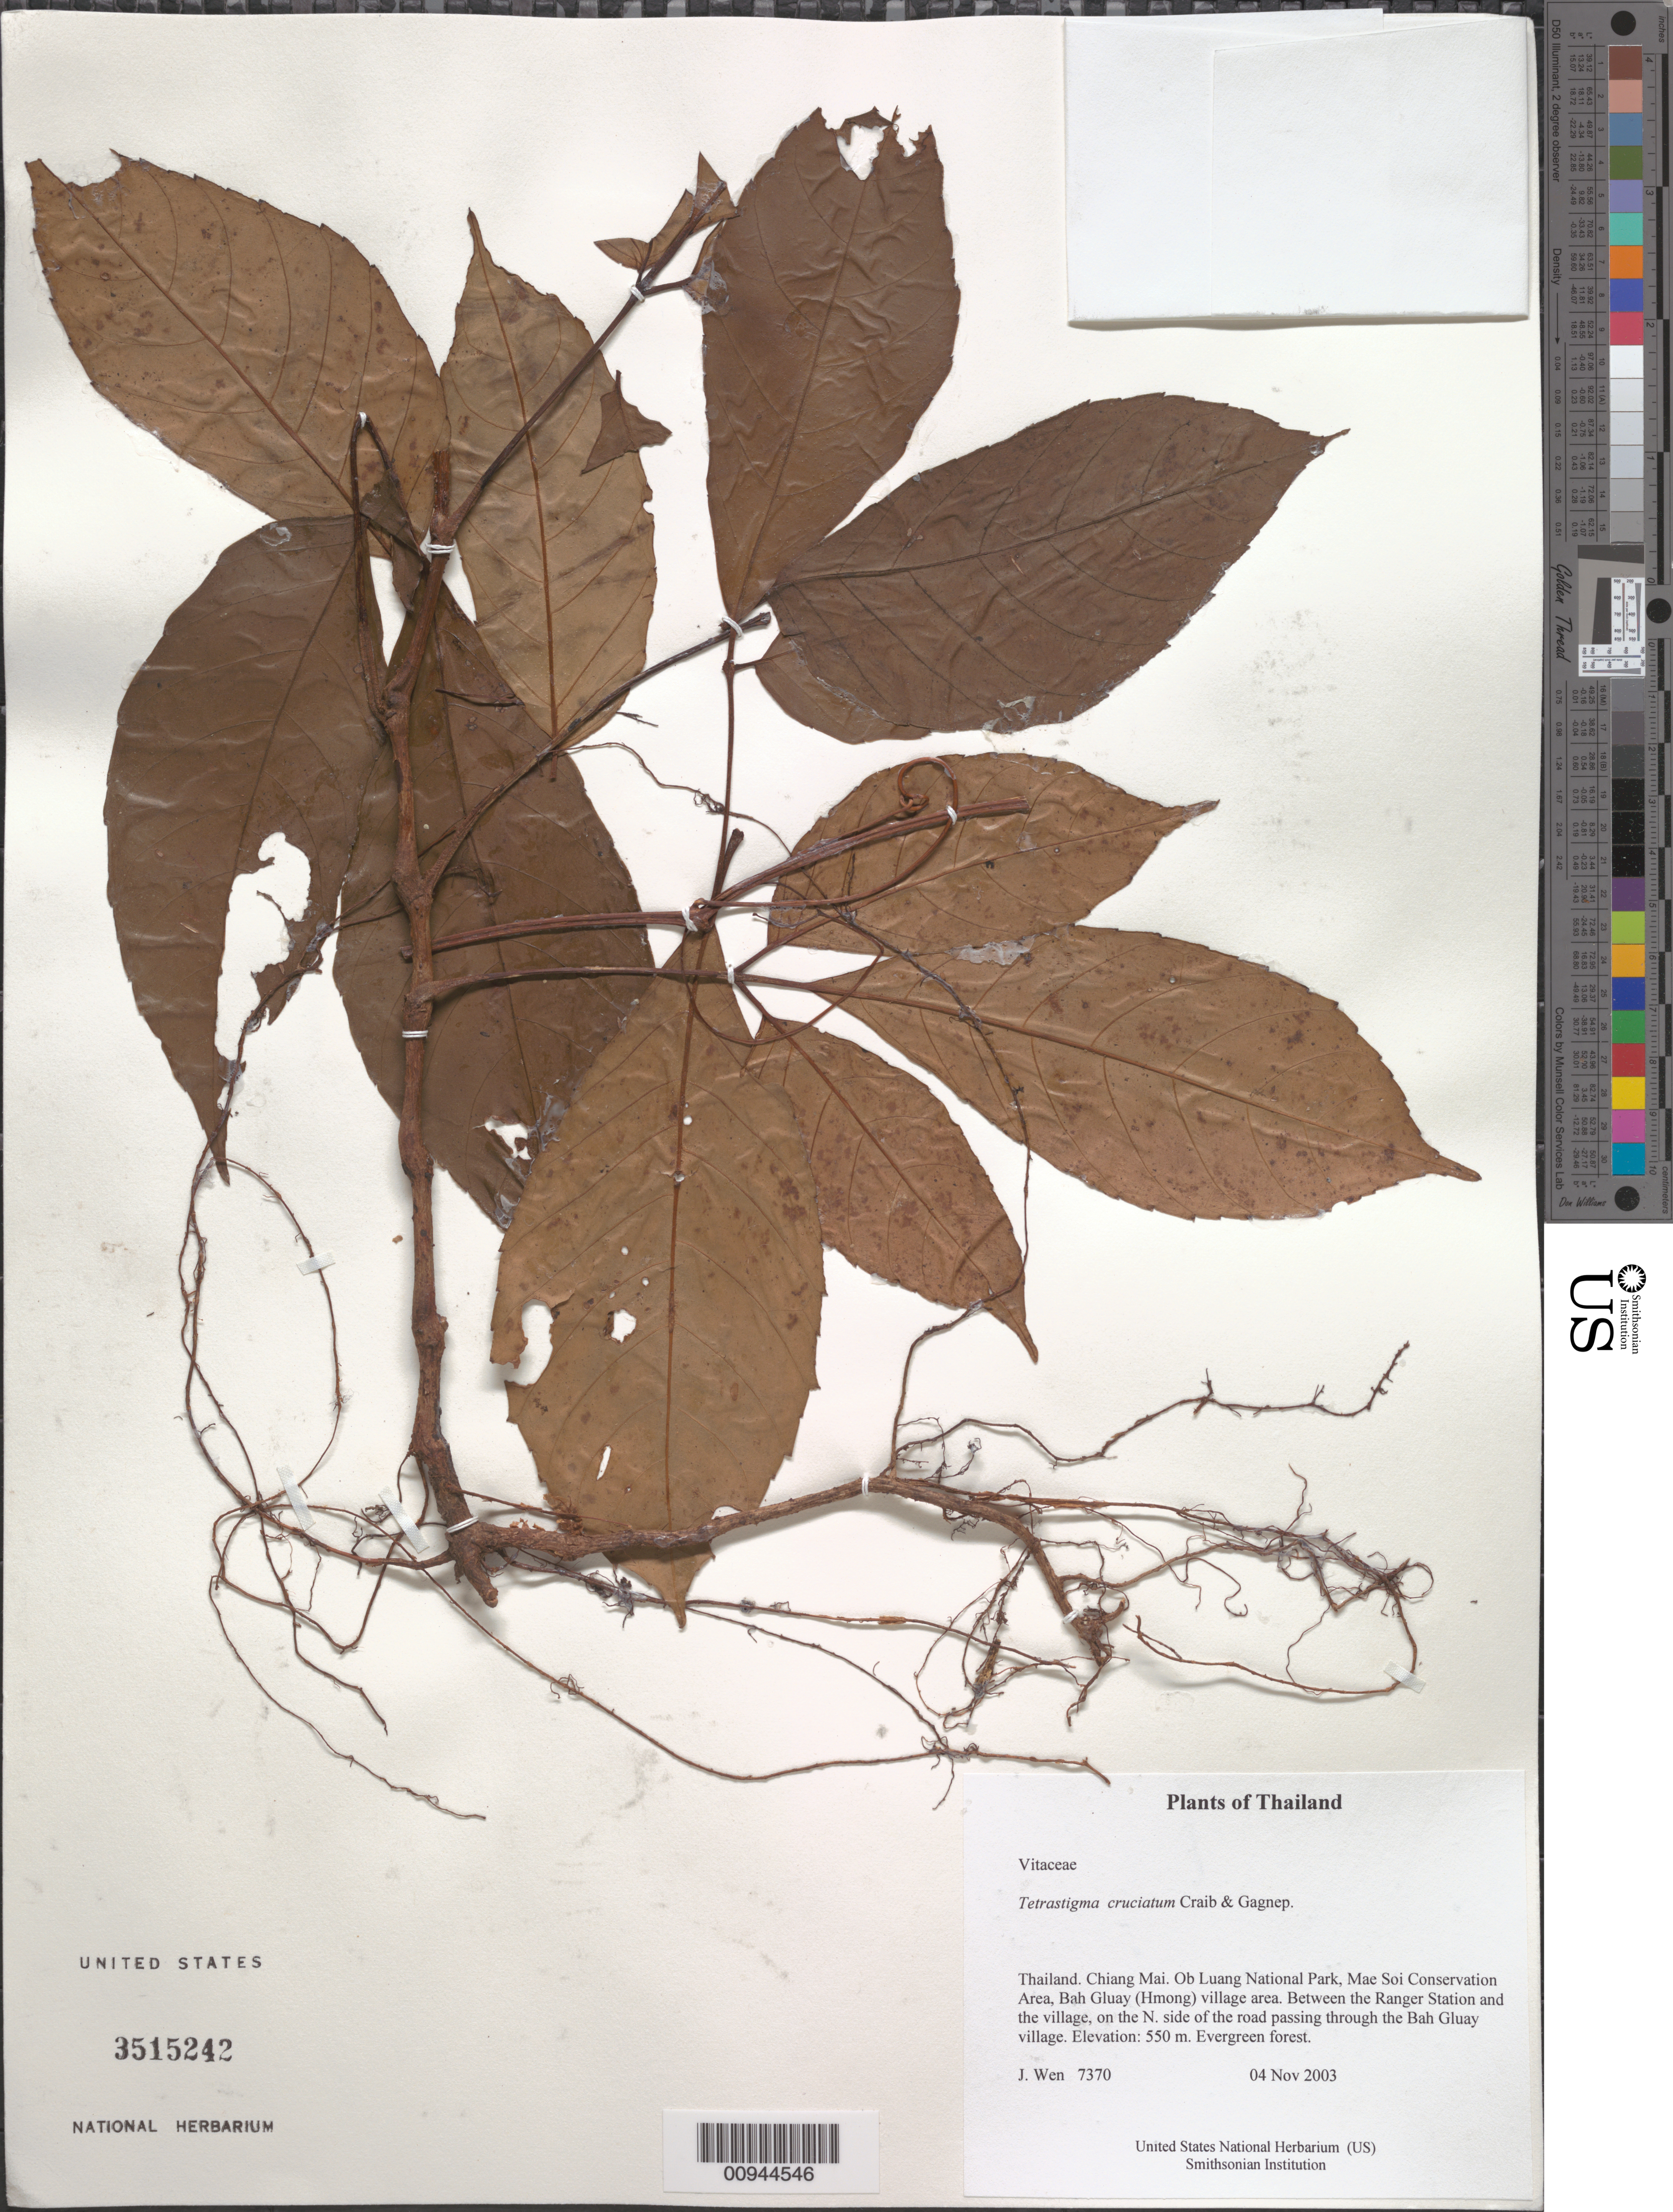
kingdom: Plantae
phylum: Tracheophyta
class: Magnoliopsida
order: Vitales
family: Vitaceae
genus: Tetrastigma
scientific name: Tetrastigma cruciatum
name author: Craib & Gagnep.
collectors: J. Wen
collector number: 7370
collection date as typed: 04 Nov 2003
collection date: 2003-11-04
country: Thailand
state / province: Chiang Mai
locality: Ob Luang National Park, Mae Soi Conservation Area, Bah Gluay (Hmong) village area. Between the Ranger Station and the village, on the N. side of the road passing through the Bah Gluay village.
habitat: Evergreen forest.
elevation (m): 550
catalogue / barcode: US 3515242